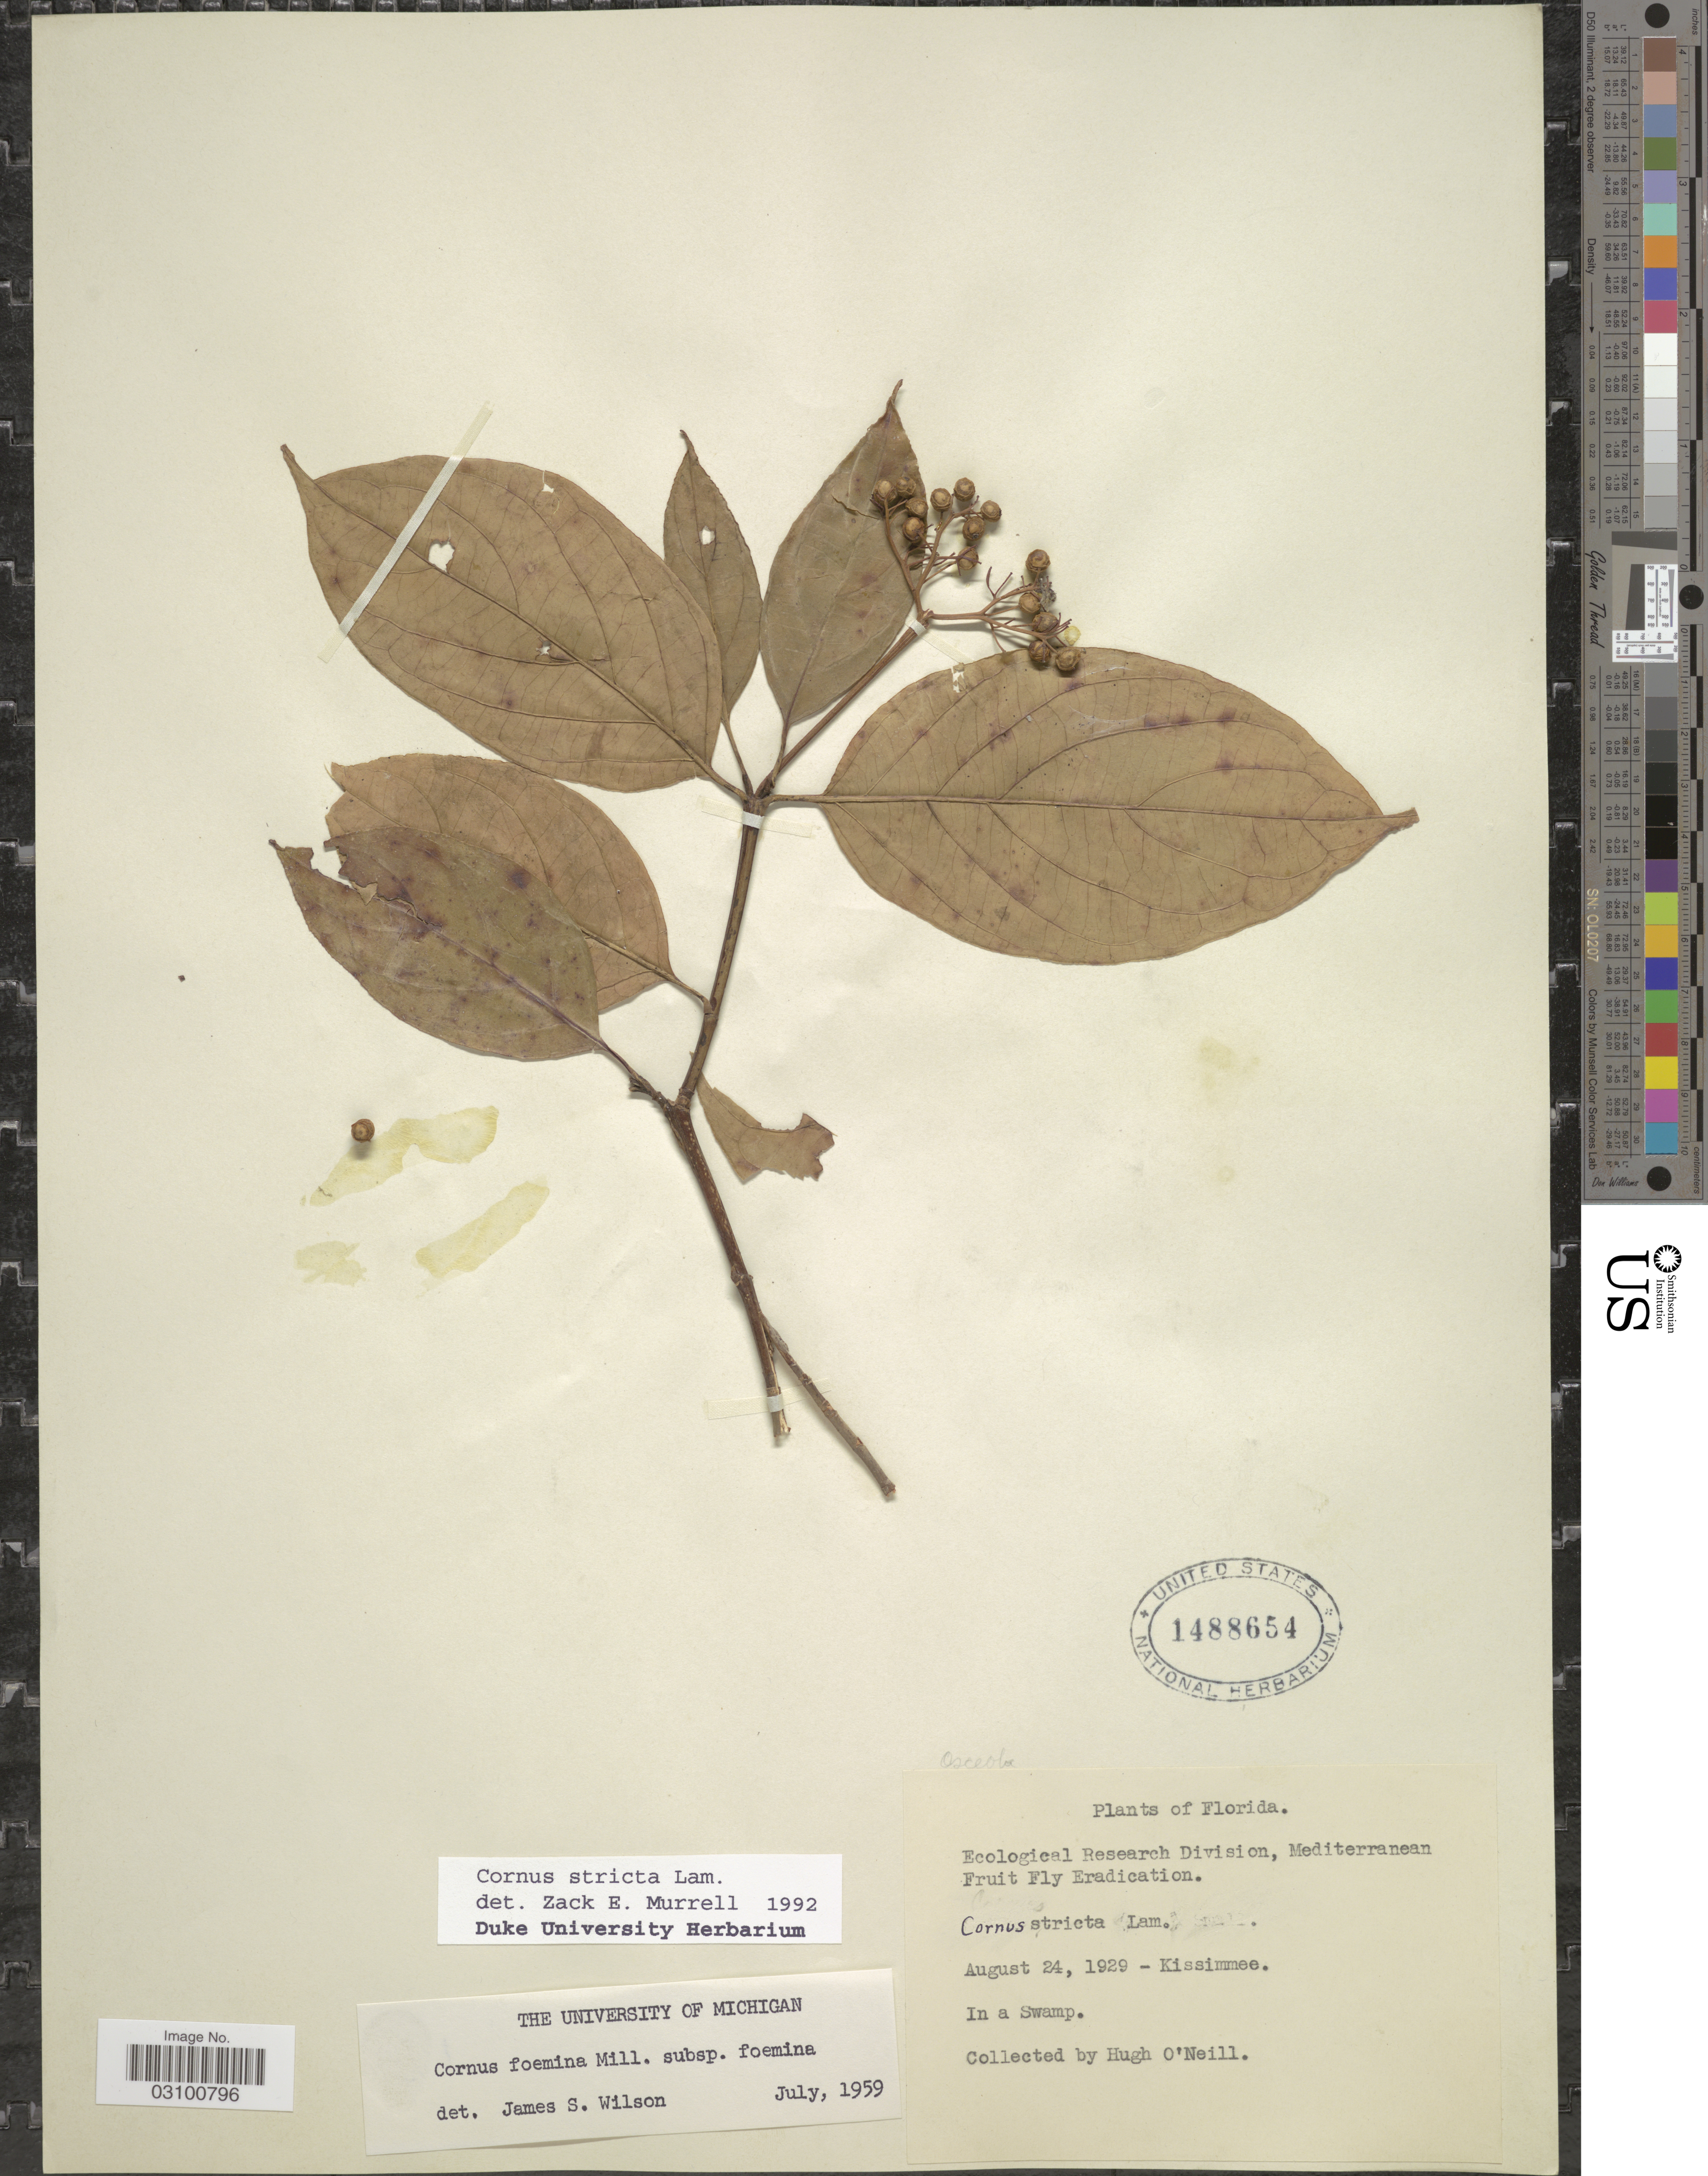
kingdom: Plantae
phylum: Tracheophyta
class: Magnoliopsida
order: Cornales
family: Cornaceae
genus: Cornus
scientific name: Cornus stricta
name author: Lam.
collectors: H. O'Neill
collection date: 1929-08-24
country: United States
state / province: Florida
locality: Kissimmee.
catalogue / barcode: US 1488654